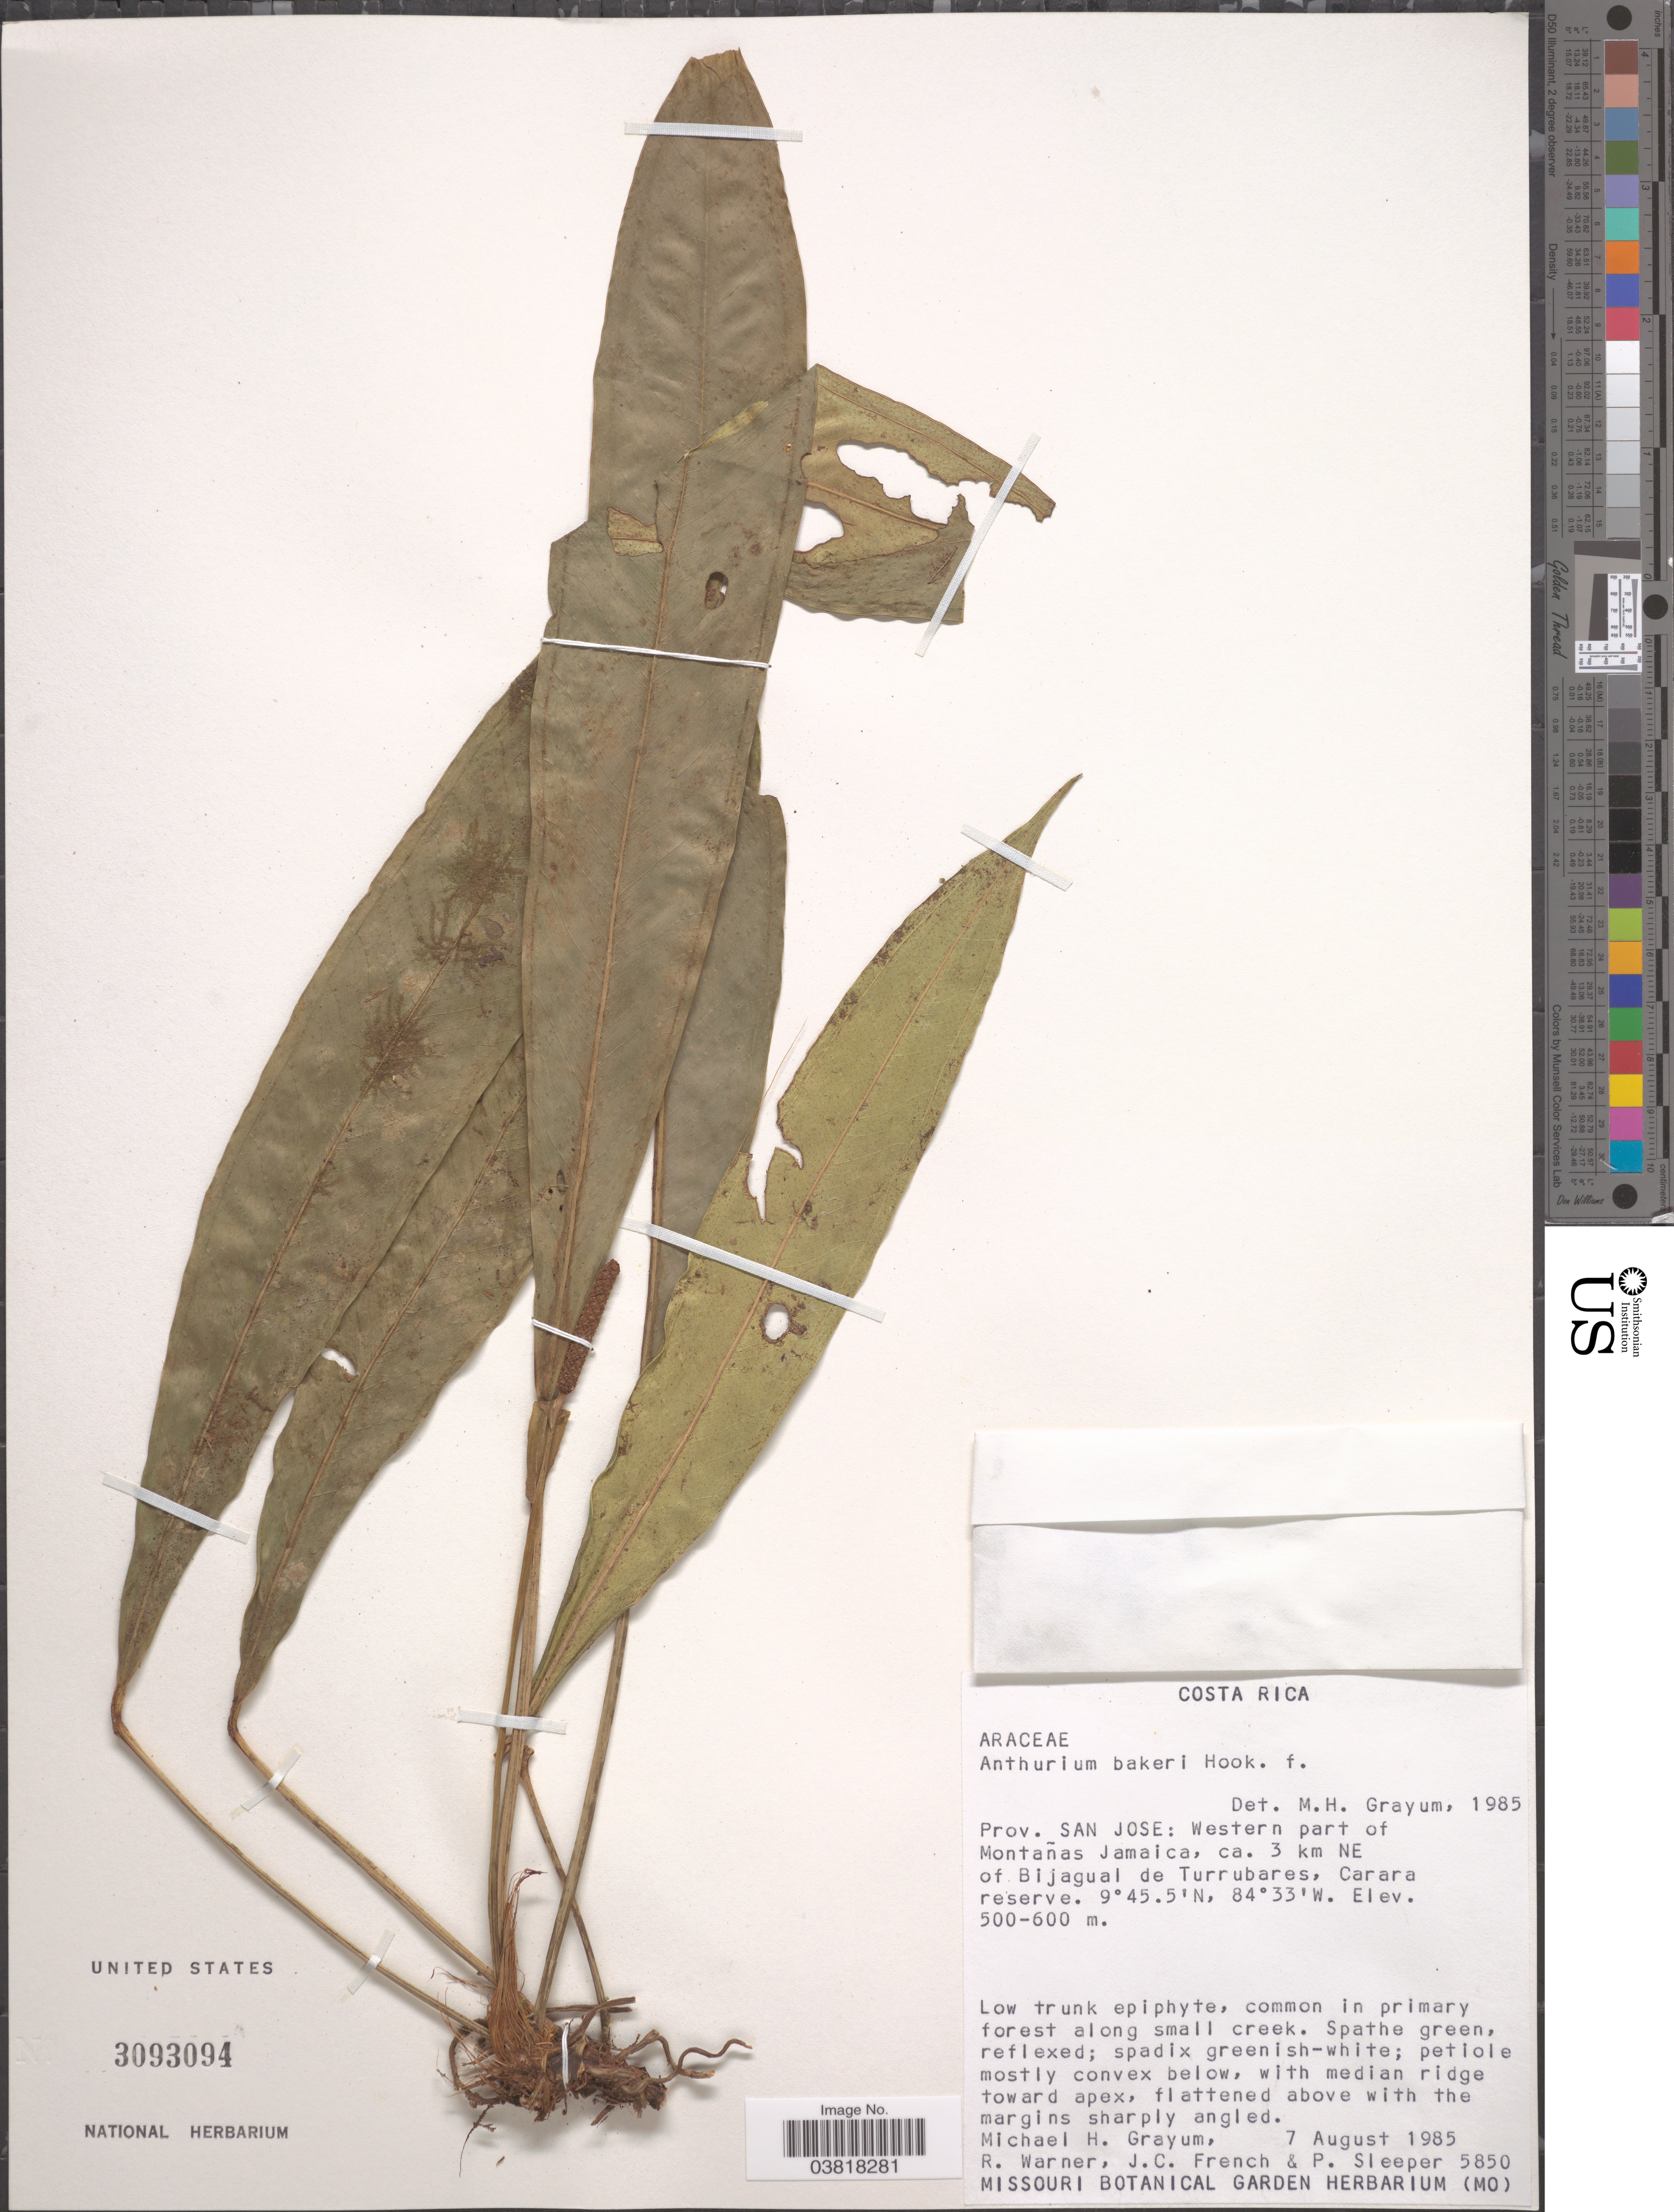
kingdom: Plantae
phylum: Tracheophyta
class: Liliopsida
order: Alismatales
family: Araceae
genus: Anthurium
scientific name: Anthurium bakeri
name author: Hook. f.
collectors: M. H. Grayum, R. Warner, J. French & P. Sleeper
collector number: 5850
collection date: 1985-08-07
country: Costa Rica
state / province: San José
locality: Western part of Montañas Jamaica, ca. 3 km NE of Bijagual de Turrubares, Carara reserve.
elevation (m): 500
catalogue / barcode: US 3093094